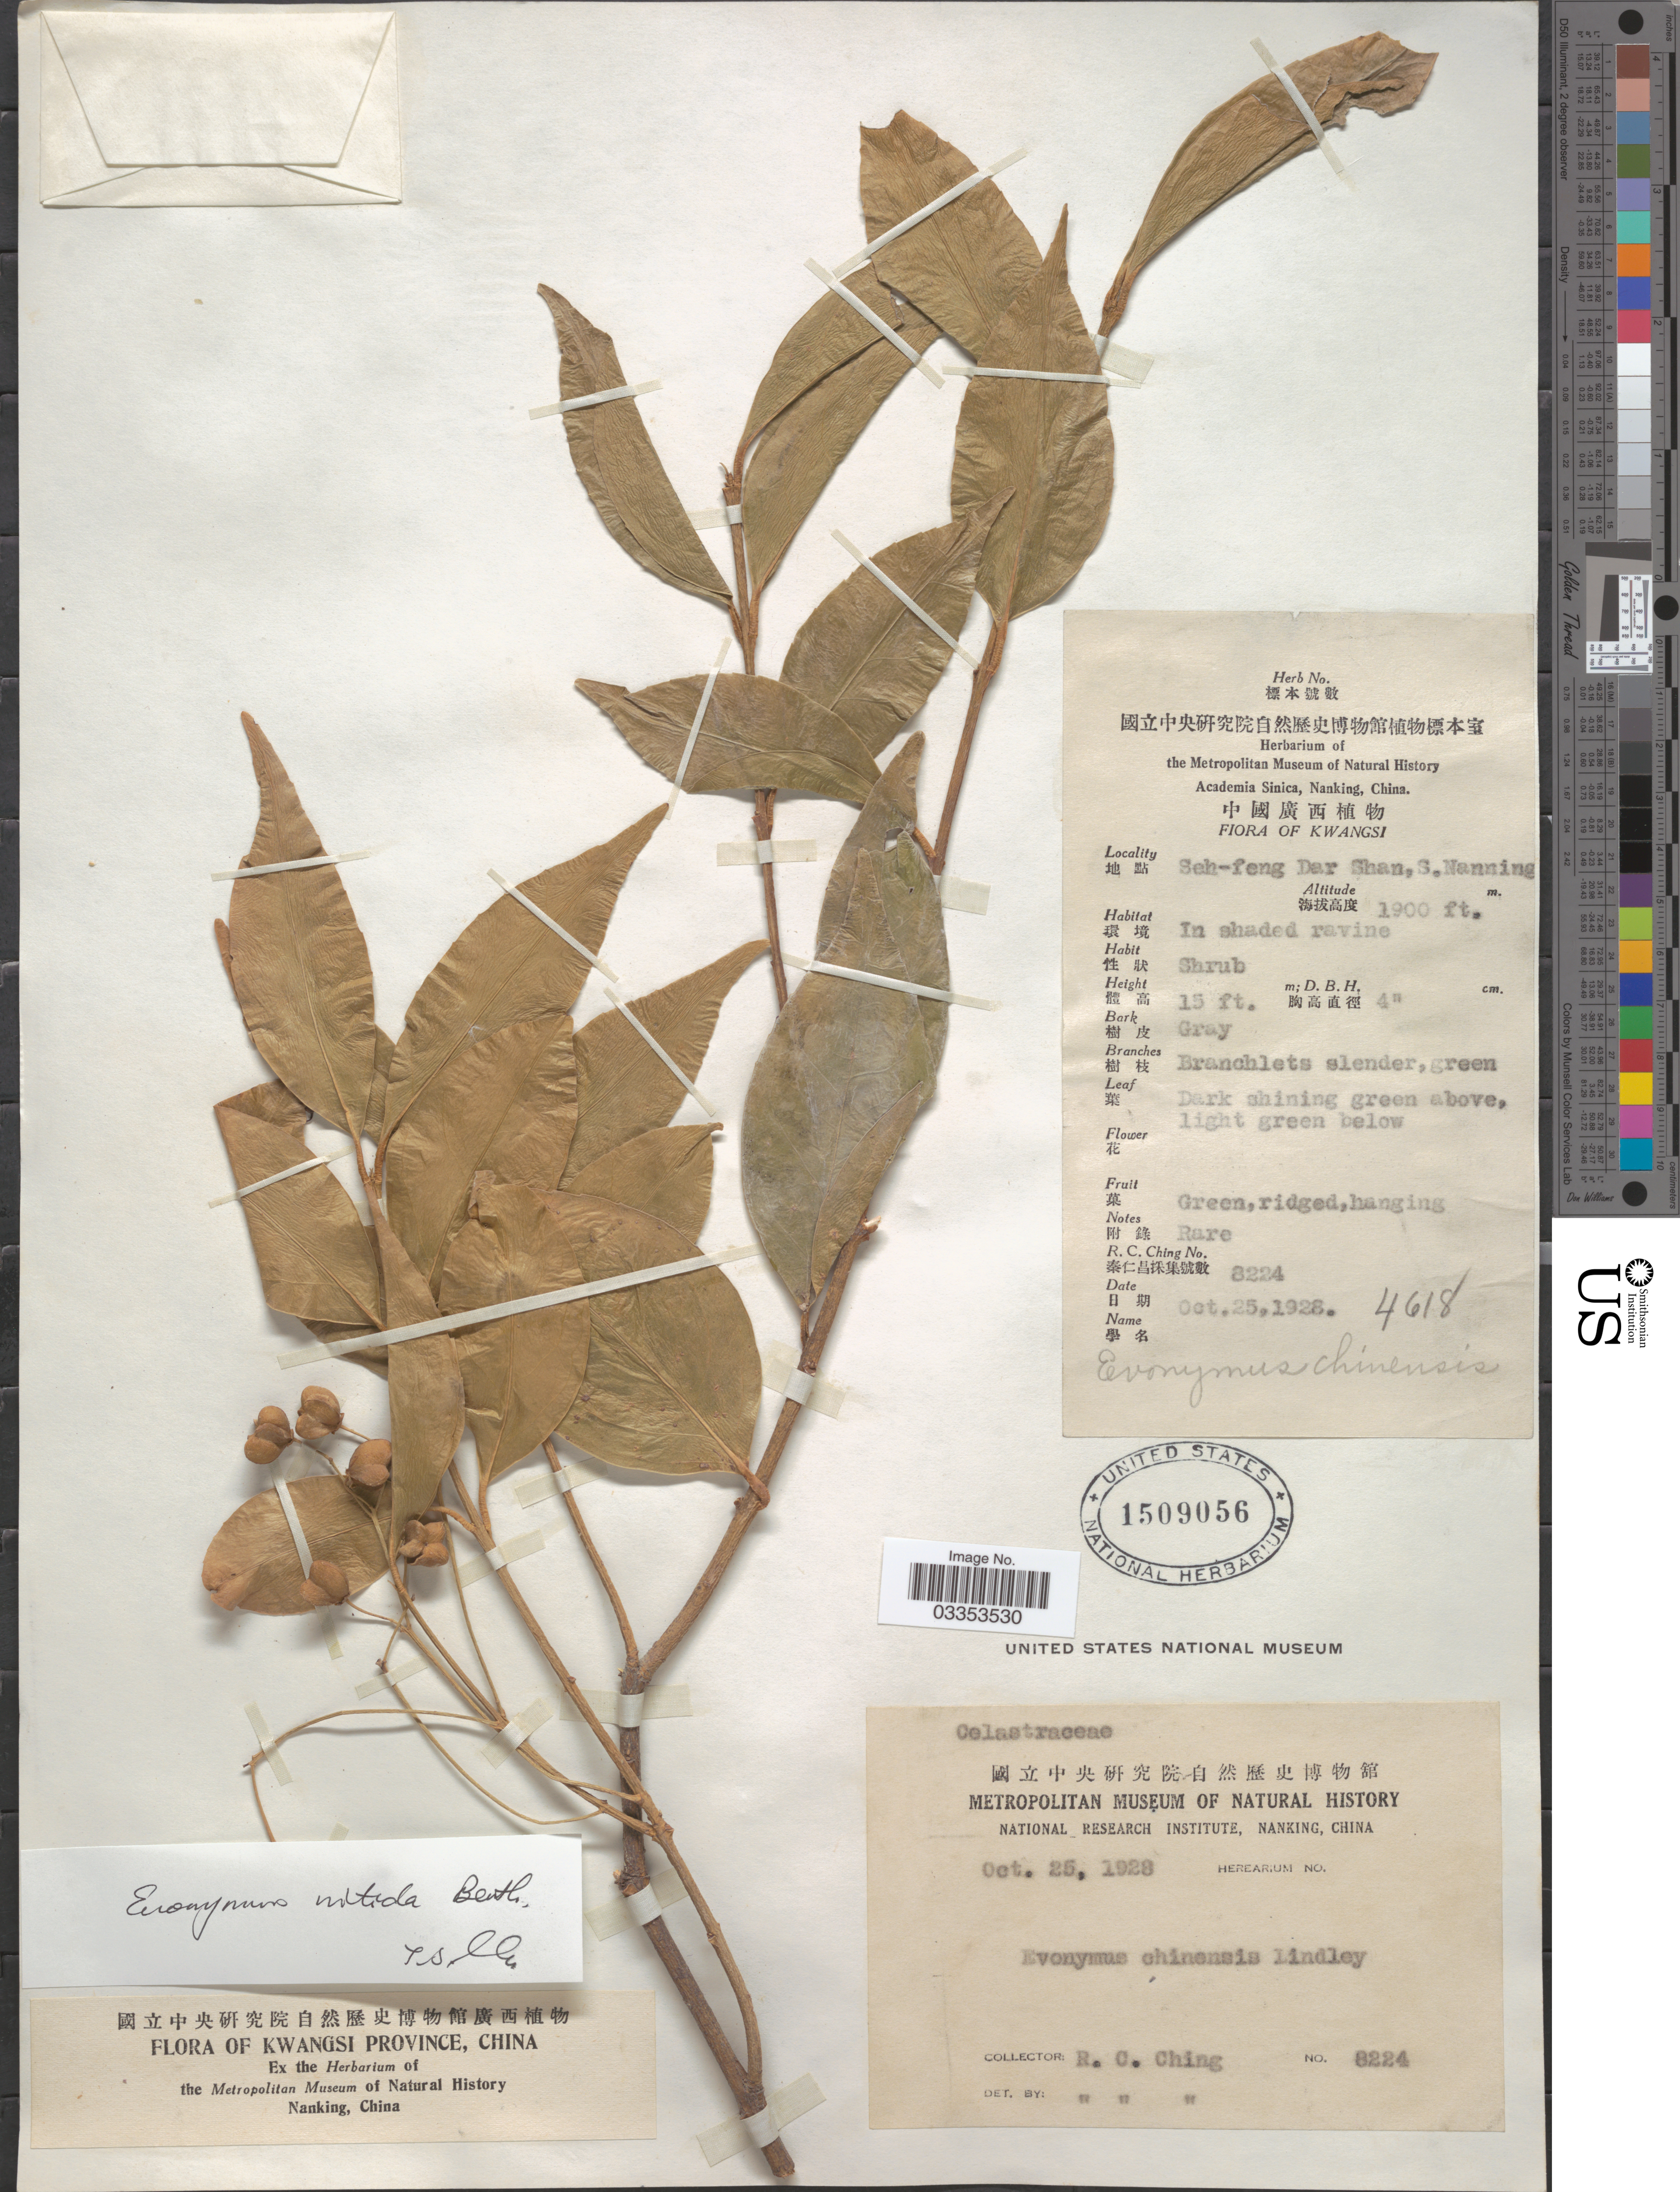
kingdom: Plantae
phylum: Tracheophyta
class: Magnoliopsida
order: Celastrales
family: Celastraceae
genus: Euonymus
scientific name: Euonymus nitidus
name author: Benth.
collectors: R. C. Ching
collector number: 8224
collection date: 1928-10-25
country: China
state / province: Guangxi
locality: Kwangsi. Seh-feng Dar Shan,S. Nanning.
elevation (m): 579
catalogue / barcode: US 1509056